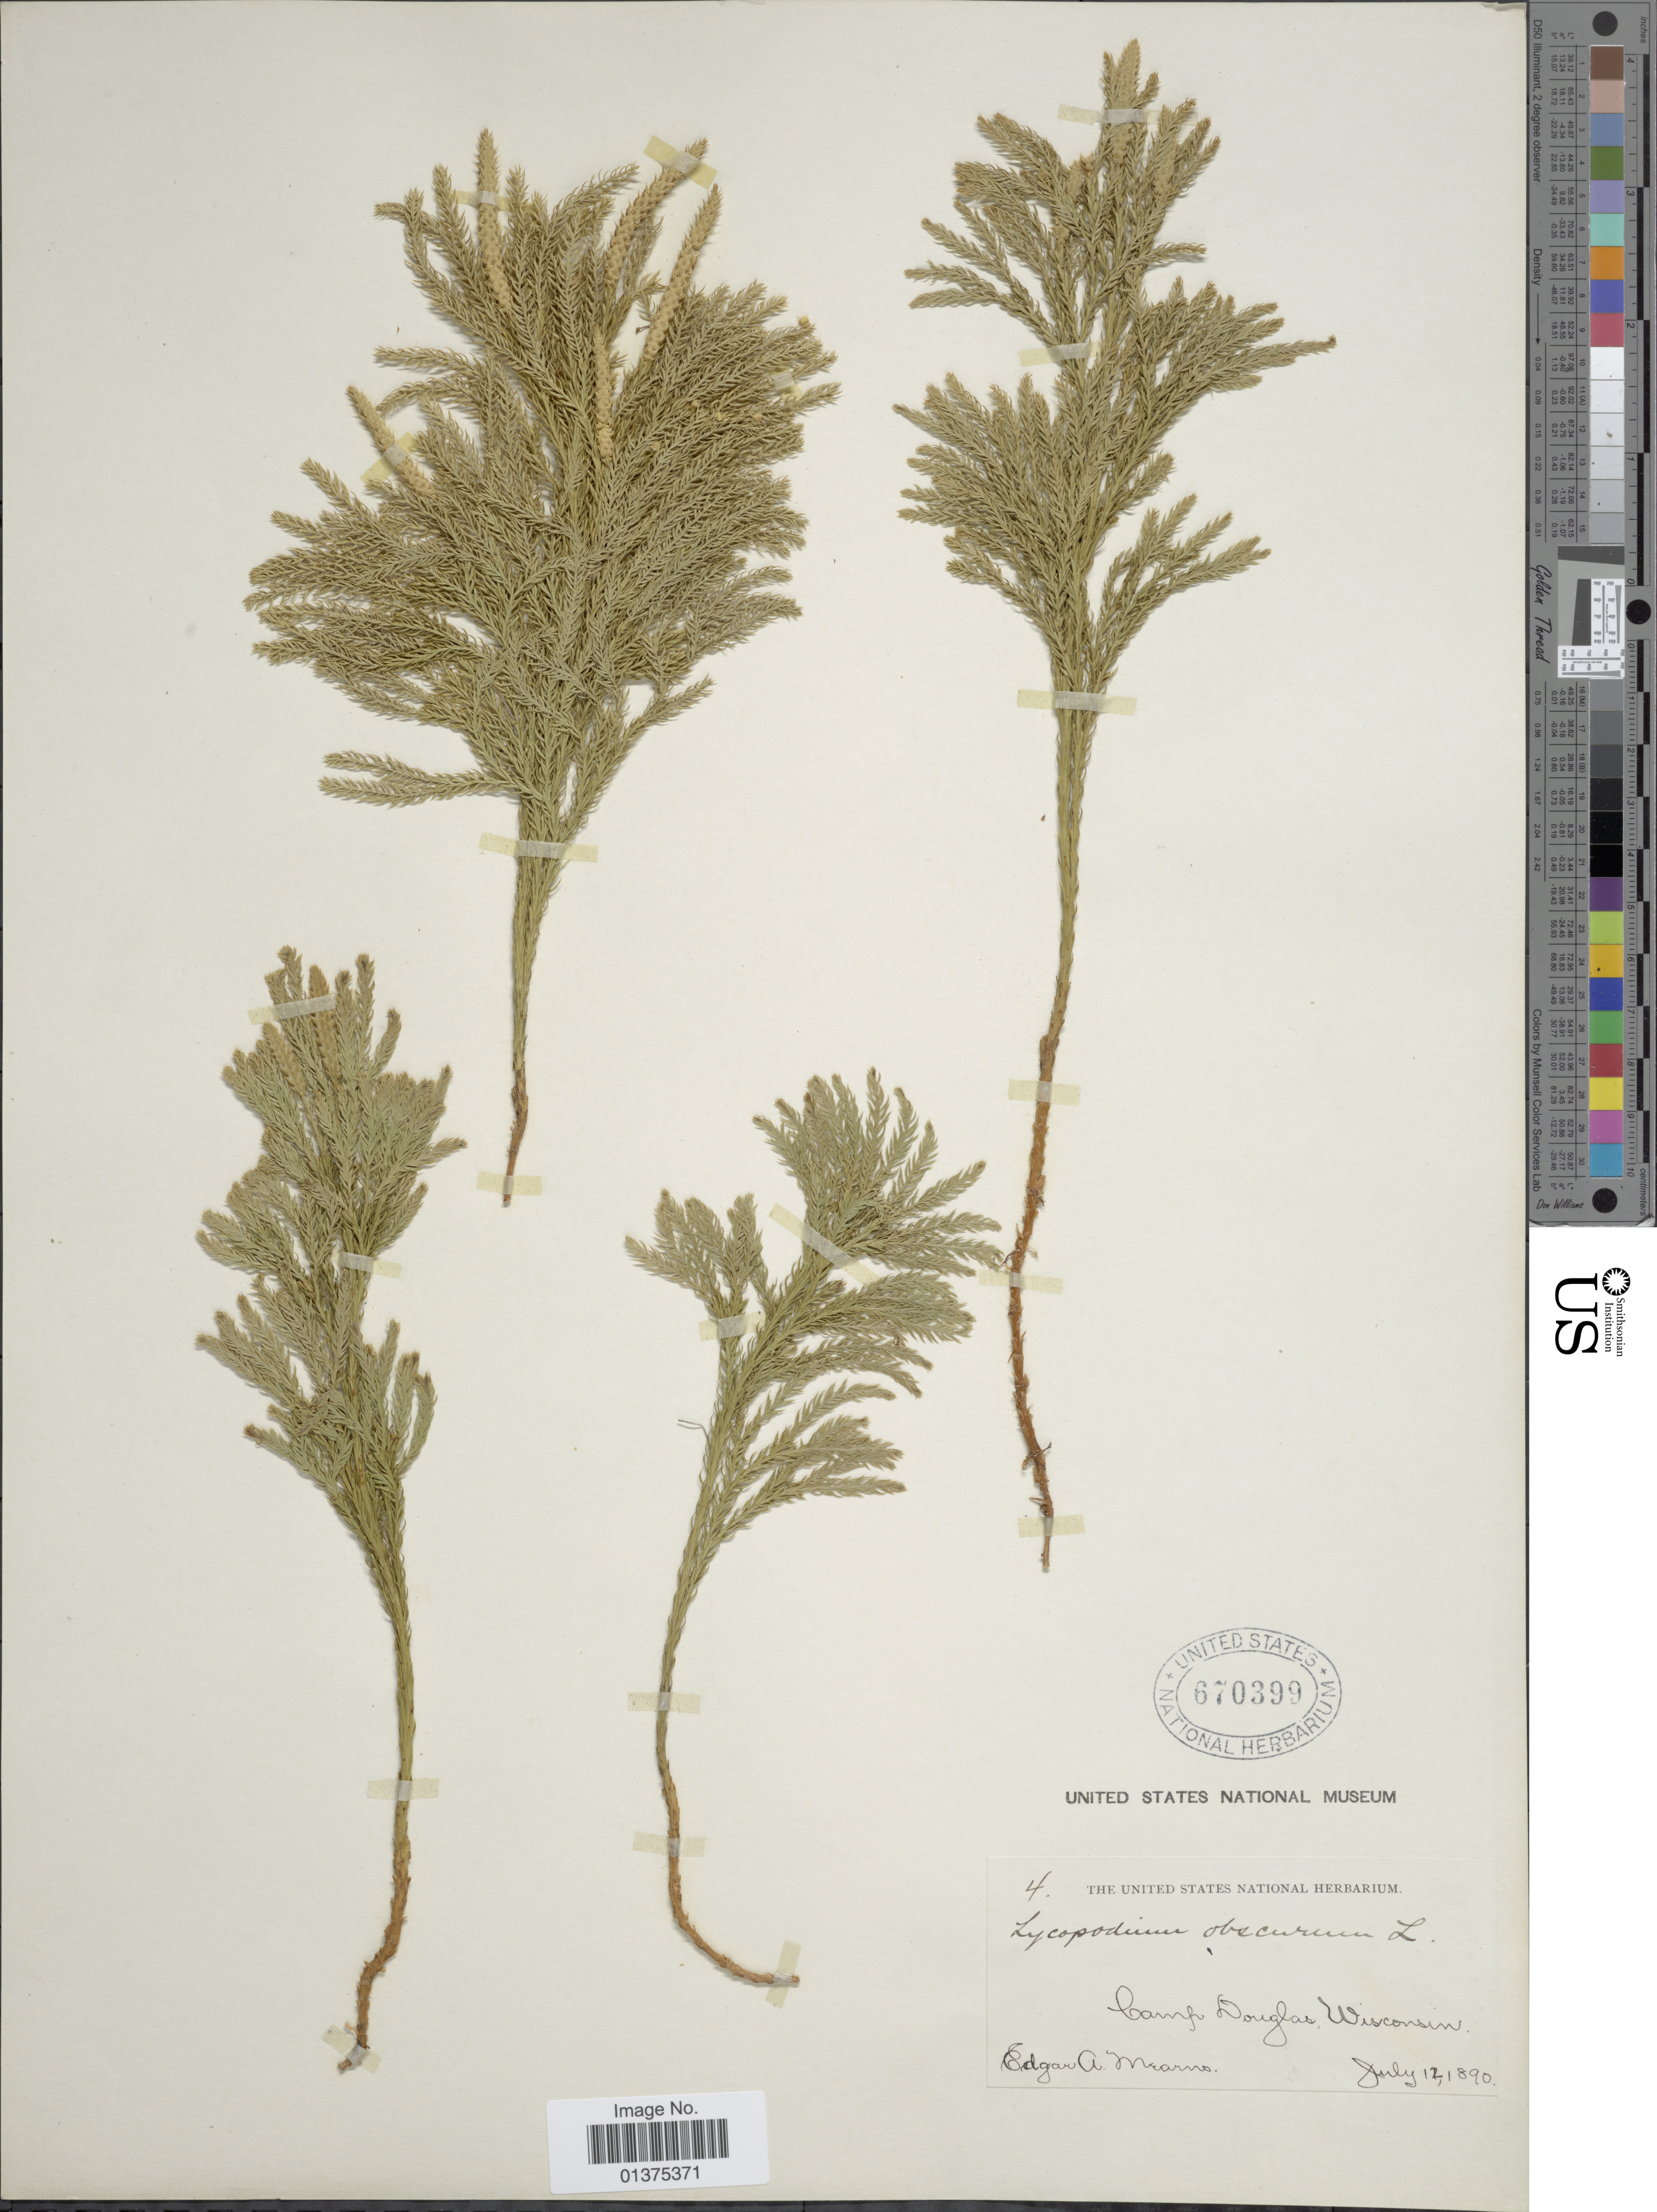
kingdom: Plantae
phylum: Tracheophyta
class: Lycopodiopsida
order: Lycopodiales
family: Lycopodiaceae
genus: Dendrolycopodium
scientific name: Dendrolycopodium hickeyi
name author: (W.H. Wagner et al.) A. Haines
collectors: E. A. Mearns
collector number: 4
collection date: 1890-07-12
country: United States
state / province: Wisconsin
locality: Camp Douglas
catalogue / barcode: US 670399